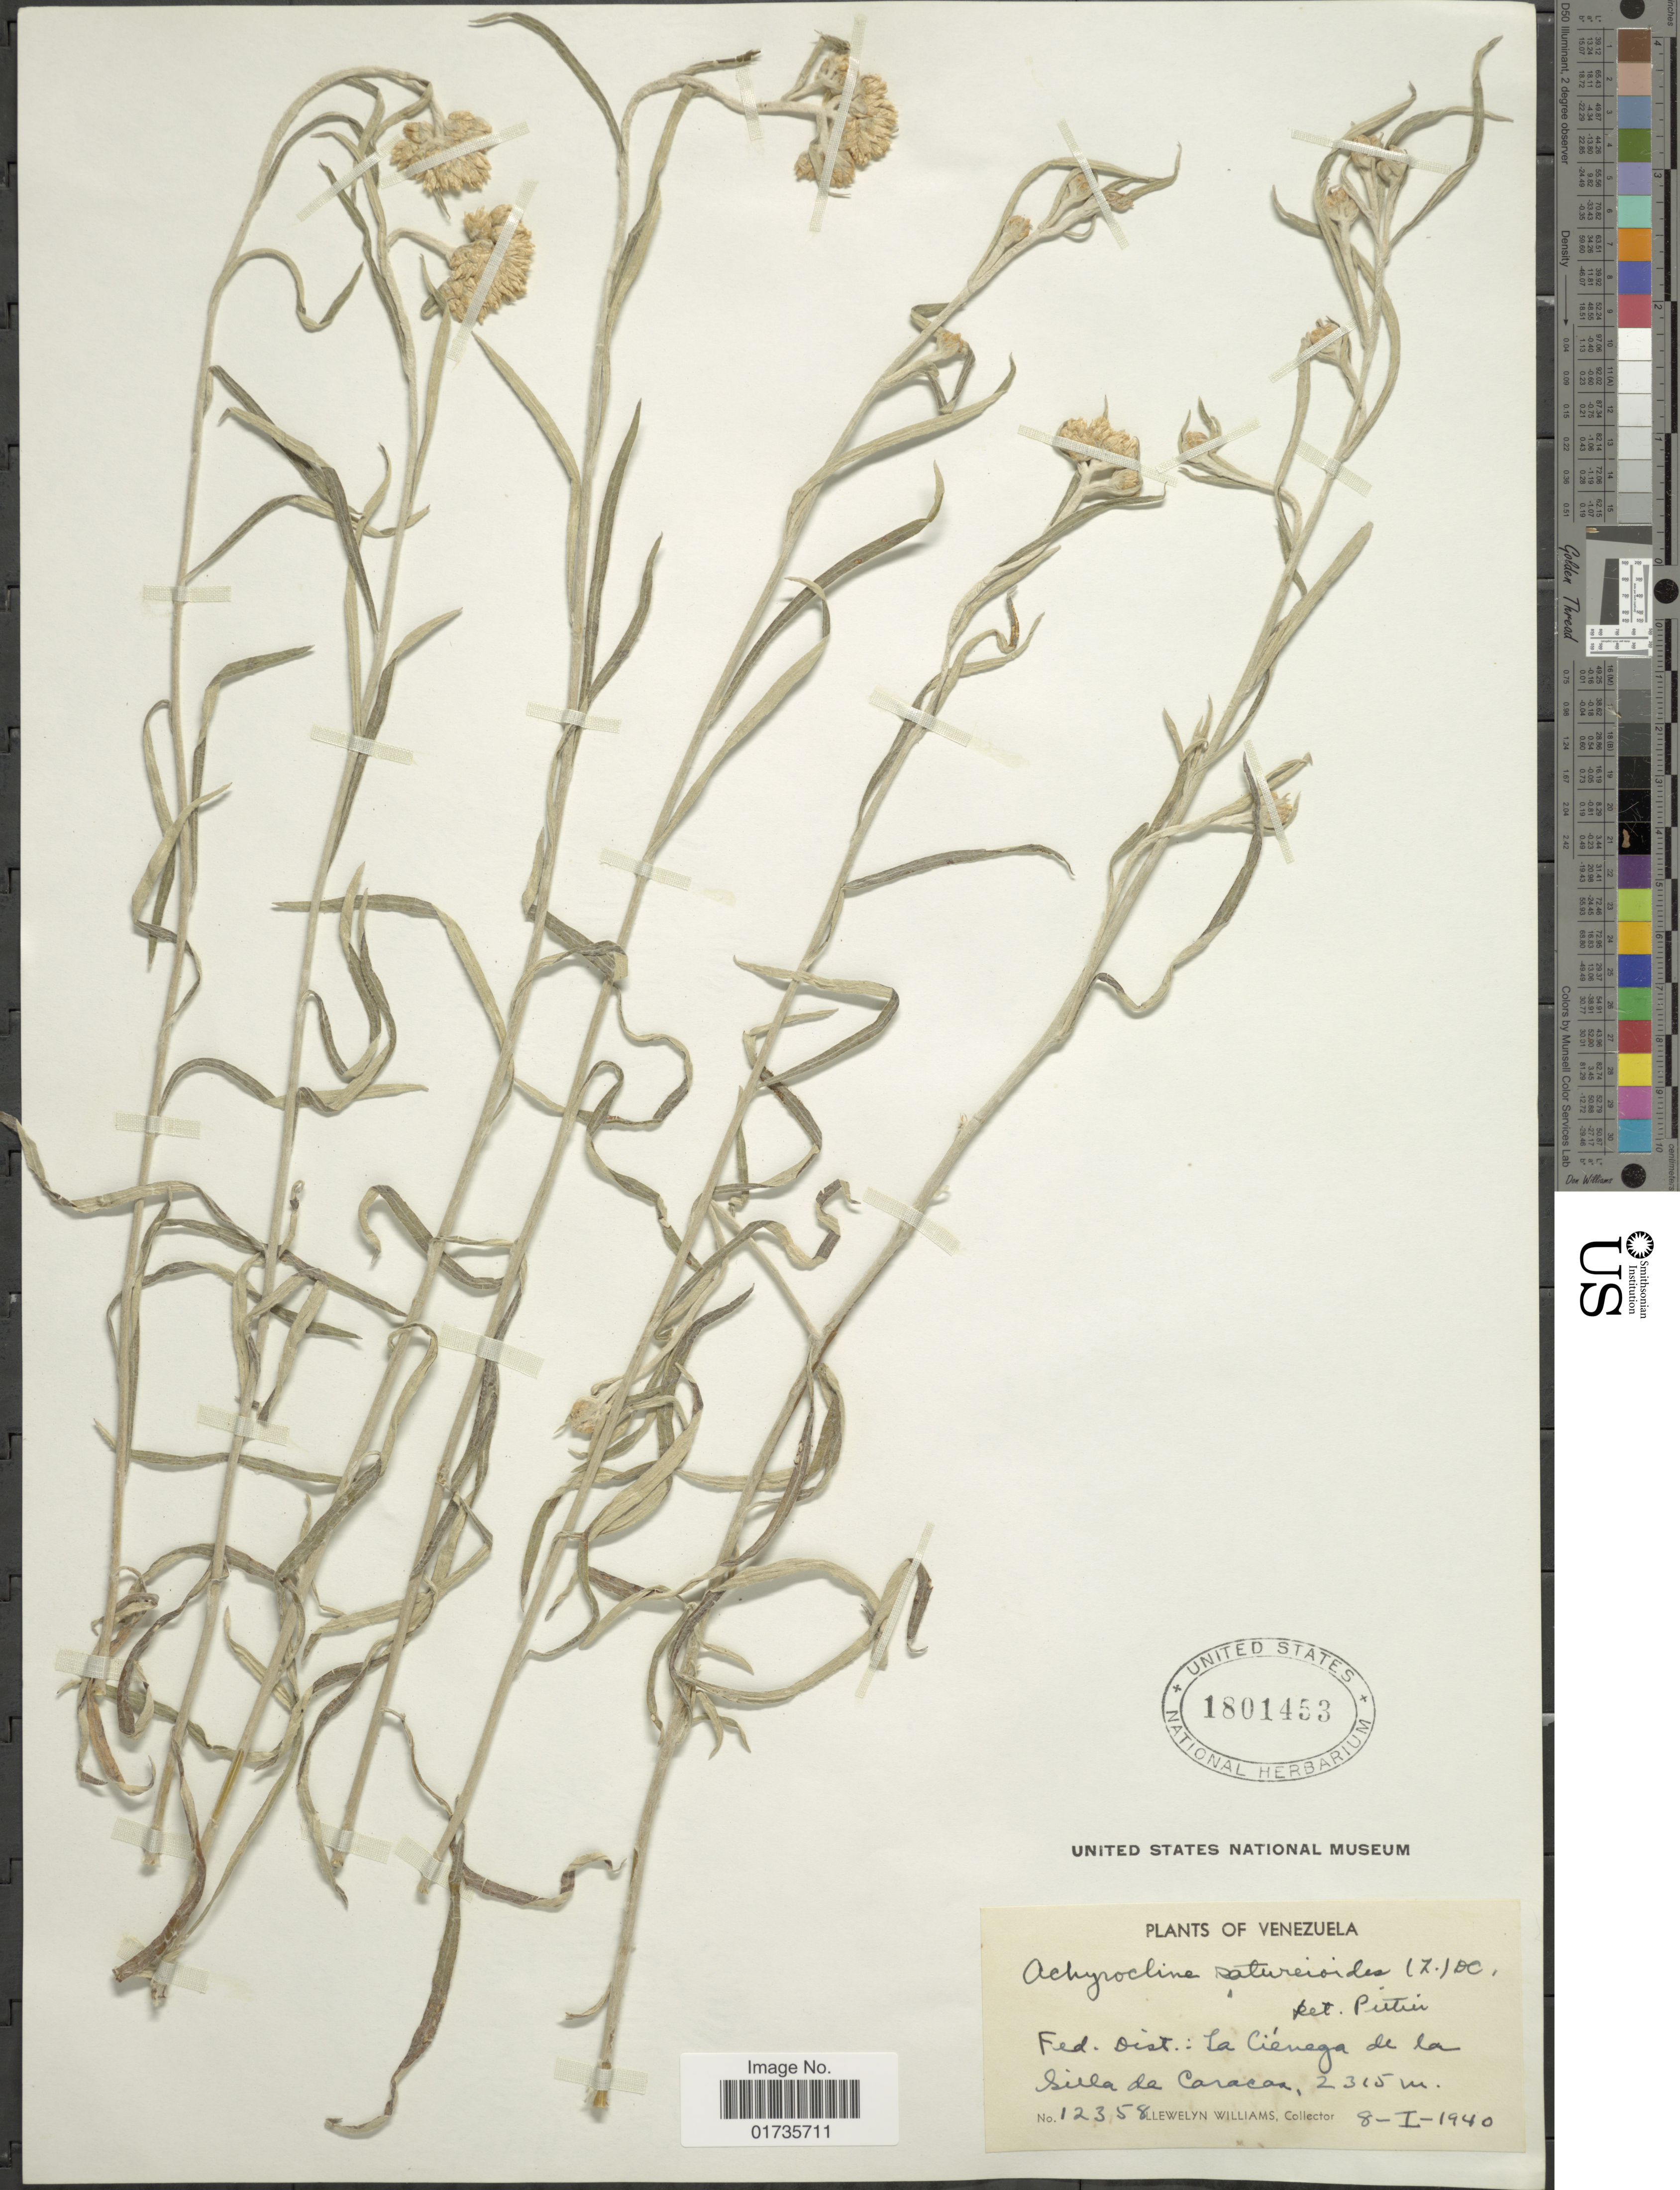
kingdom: Plantae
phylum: Tracheophyta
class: Magnoliopsida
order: Asterales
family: Asteraceae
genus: Achyrocline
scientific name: Achyrocline satureioides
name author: (Lam.) DC.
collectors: Ll. Williams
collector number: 12358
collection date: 1940-01-08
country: Venezuela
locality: Fed Dist: La Ciénega de la Silla de Caracas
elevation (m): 2315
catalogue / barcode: US 1801453